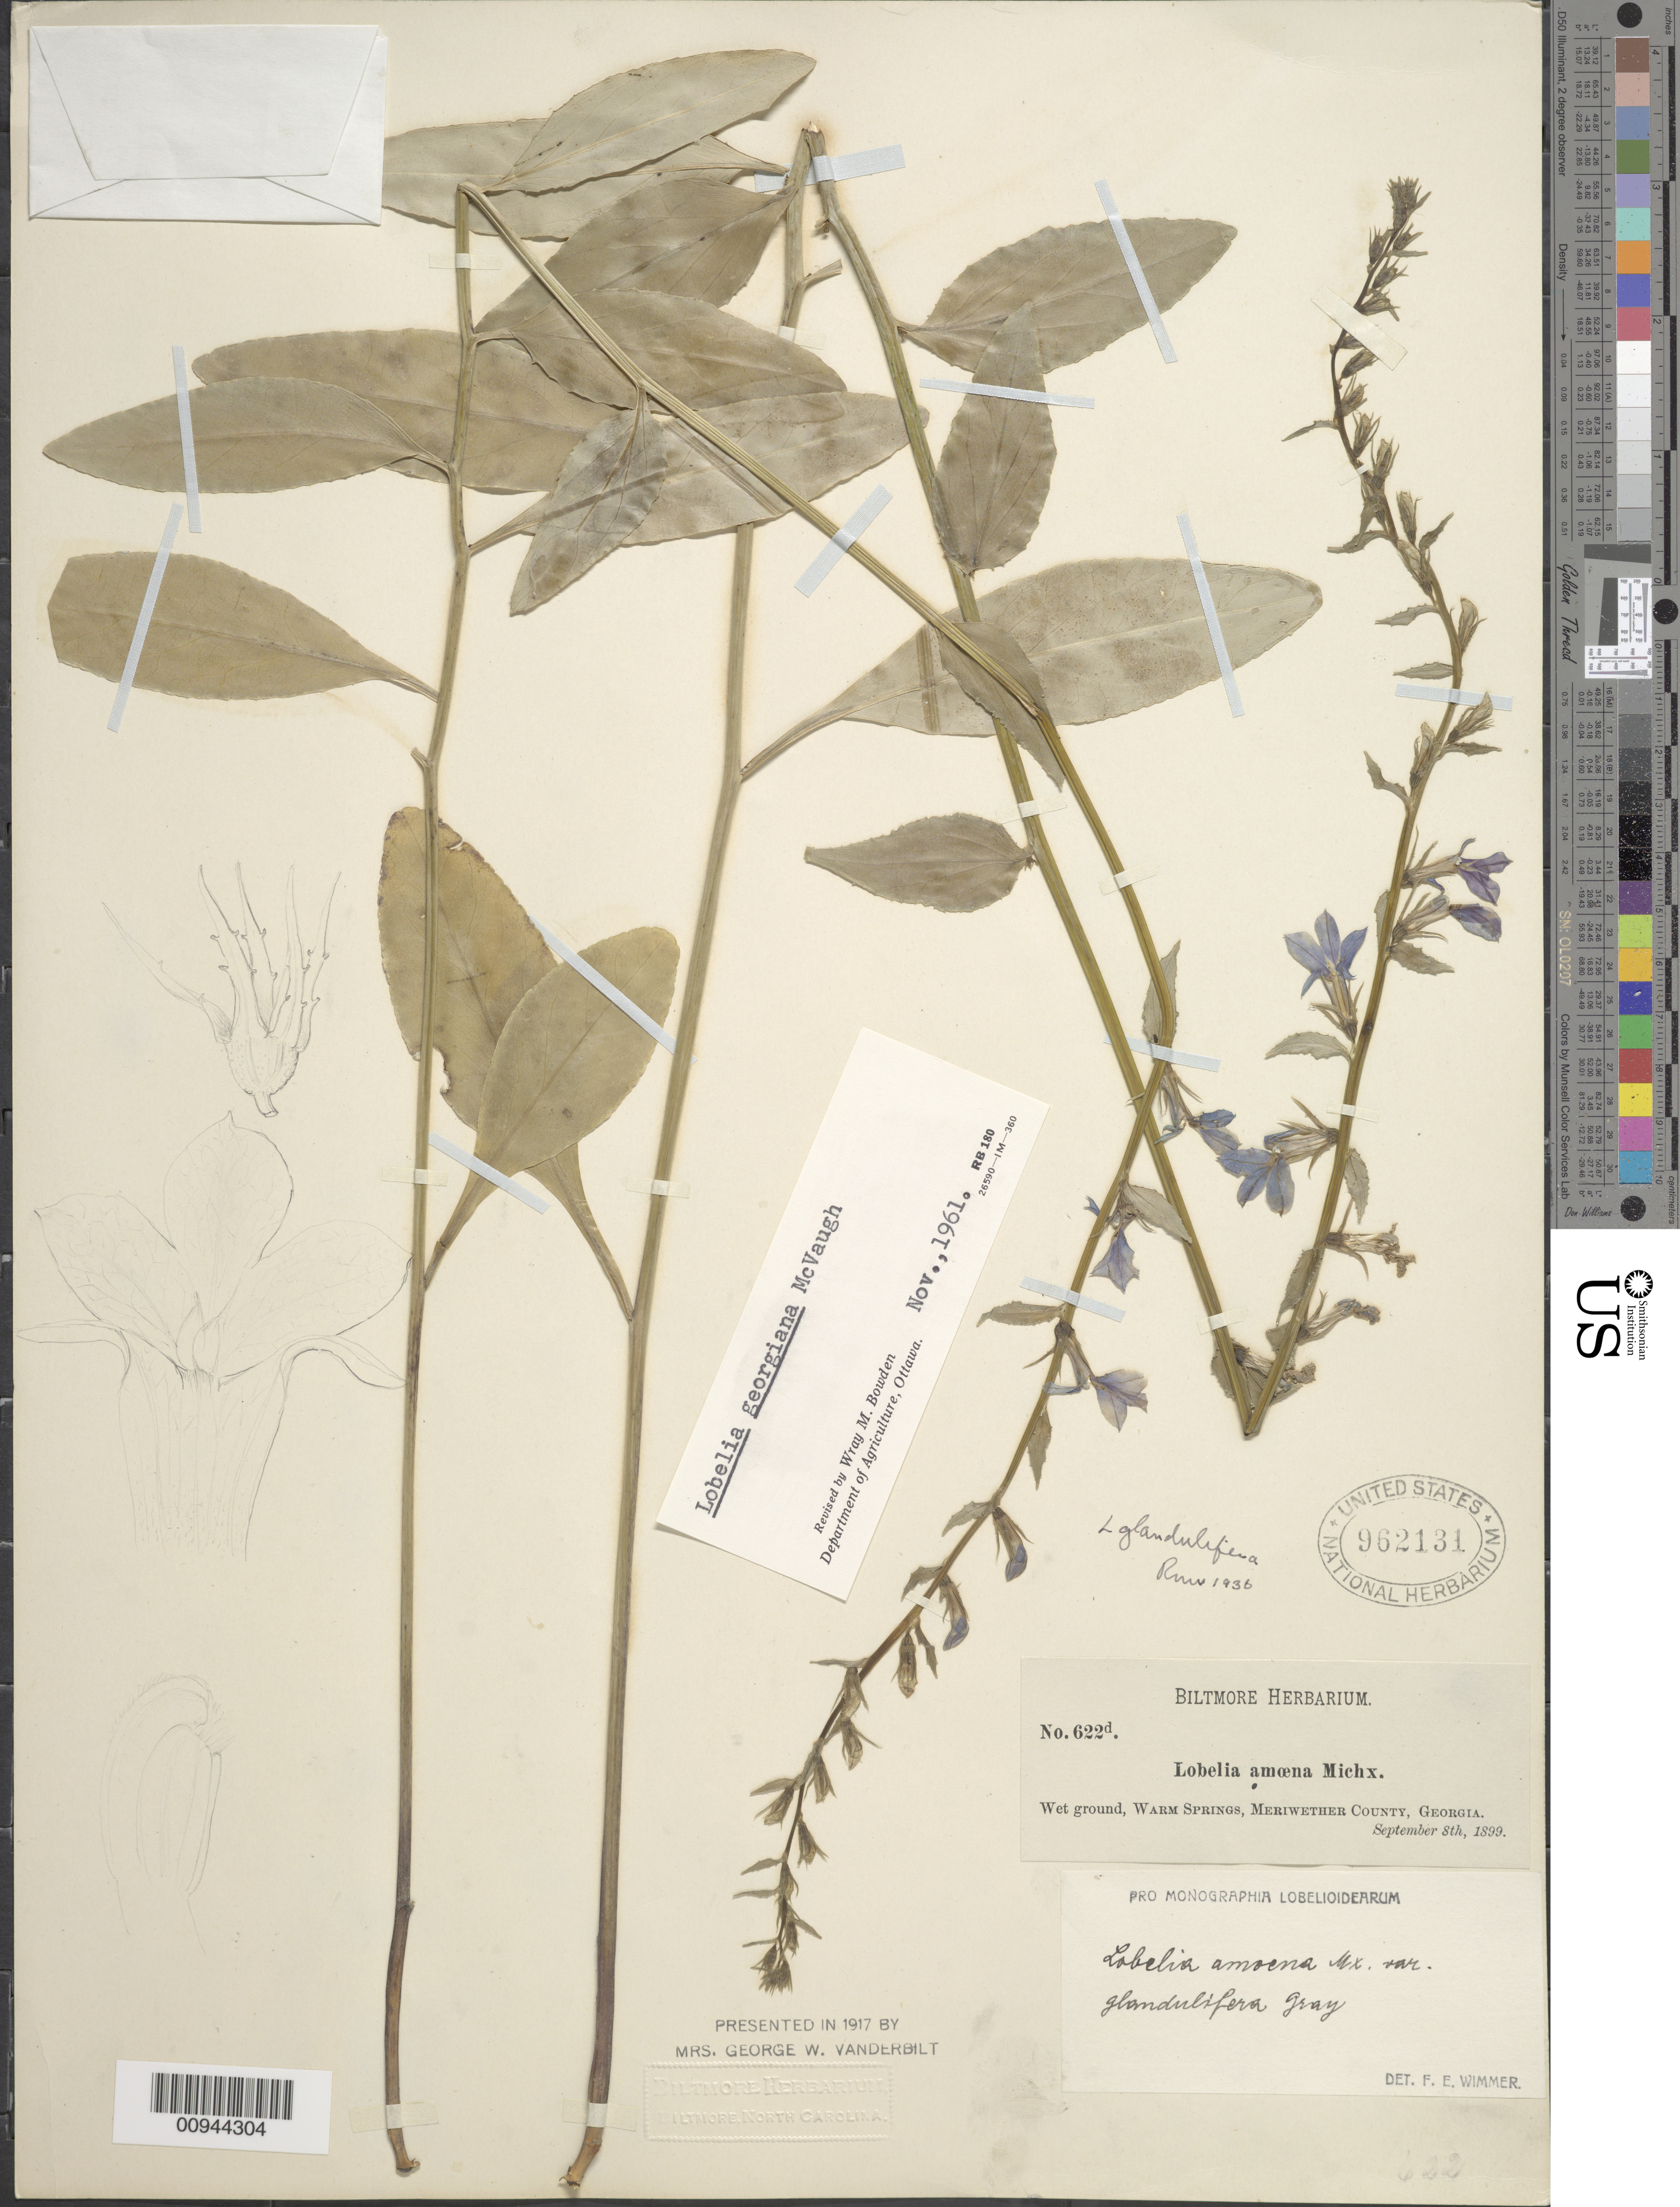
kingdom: Plantae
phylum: Tracheophyta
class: Magnoliopsida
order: Asterales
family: Campanulaceae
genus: Lobelia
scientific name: Lobelia georgiana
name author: McVaugh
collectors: ex herb. Biltmore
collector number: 622d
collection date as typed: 08 Sep 1899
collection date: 1899-09-08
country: United States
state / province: Georgia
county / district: Meriwether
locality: Warm Springs.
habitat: wet ground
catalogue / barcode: US 962131